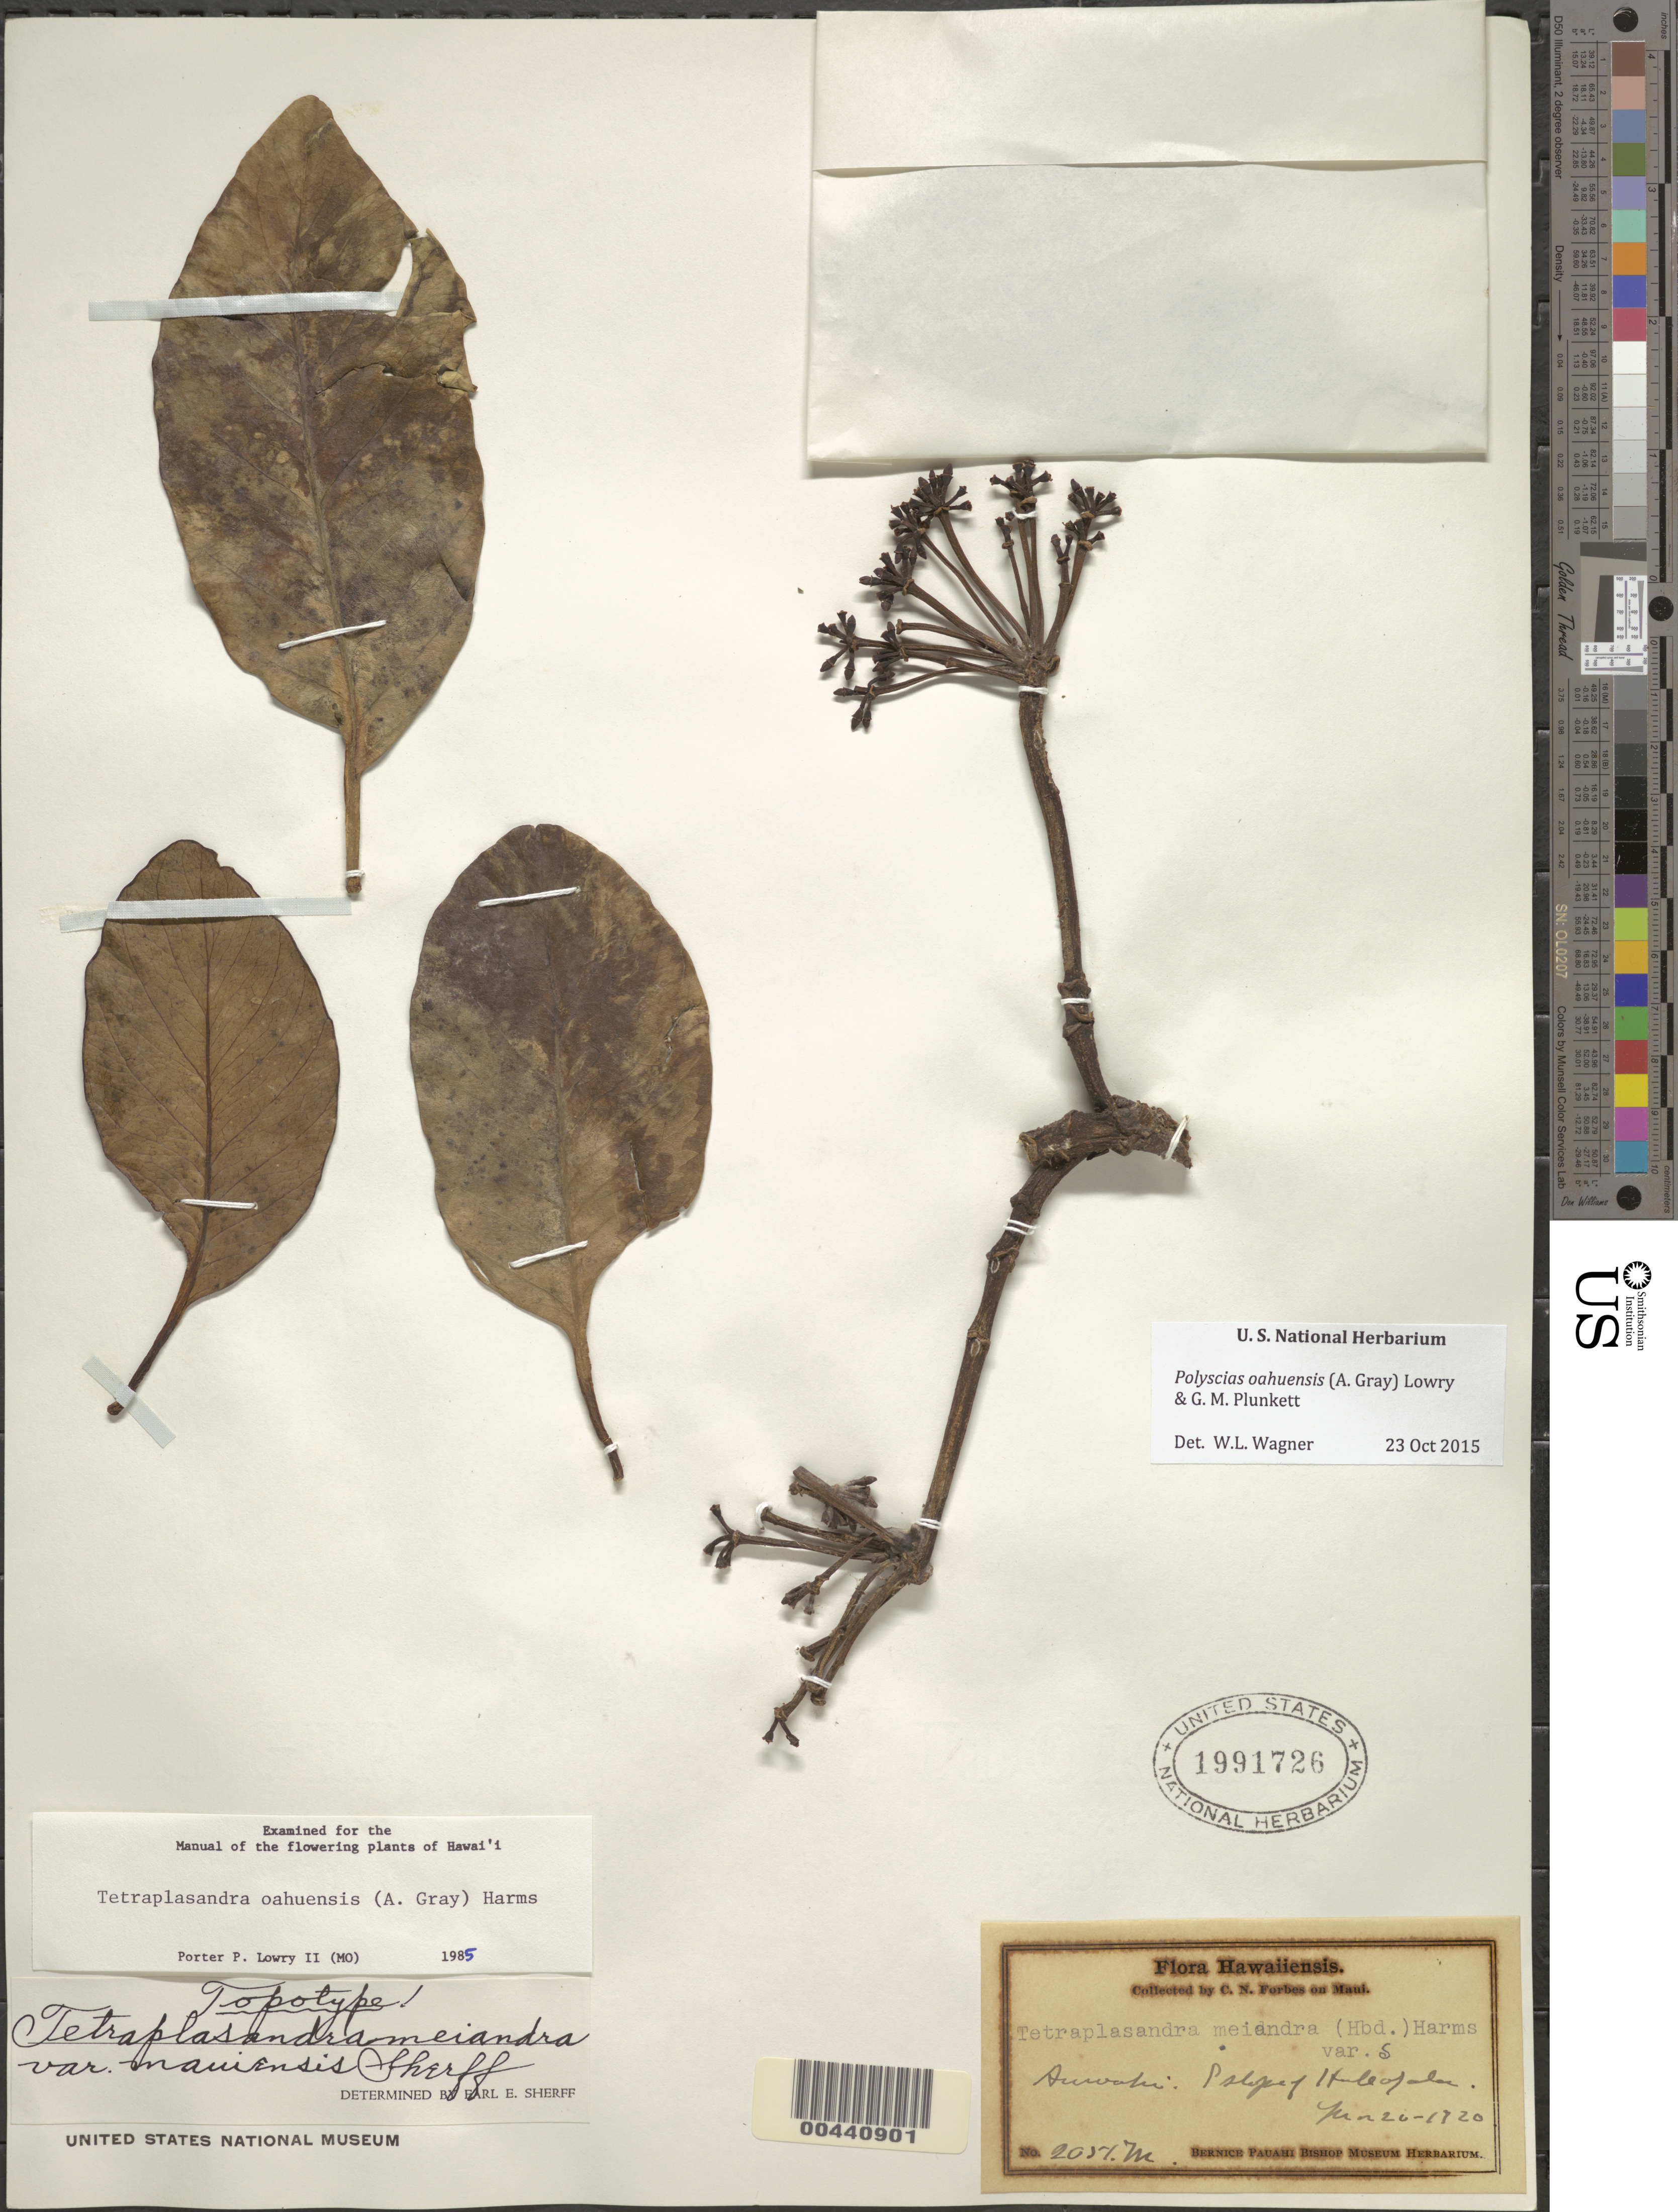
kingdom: Plantae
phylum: Tracheophyta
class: Magnoliopsida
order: Apiales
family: Araliaceae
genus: Polyscias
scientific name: Polyscias oahuensis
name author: (A. Gray) Lowry & G. M. Plunkett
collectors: C. N. Forbes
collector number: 2051.M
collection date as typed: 26 Mar 1920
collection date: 1920-03-26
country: United States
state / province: Hawaii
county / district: Maui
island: Maui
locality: Auwahi. S slope of Haleakala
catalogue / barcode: US 1991726